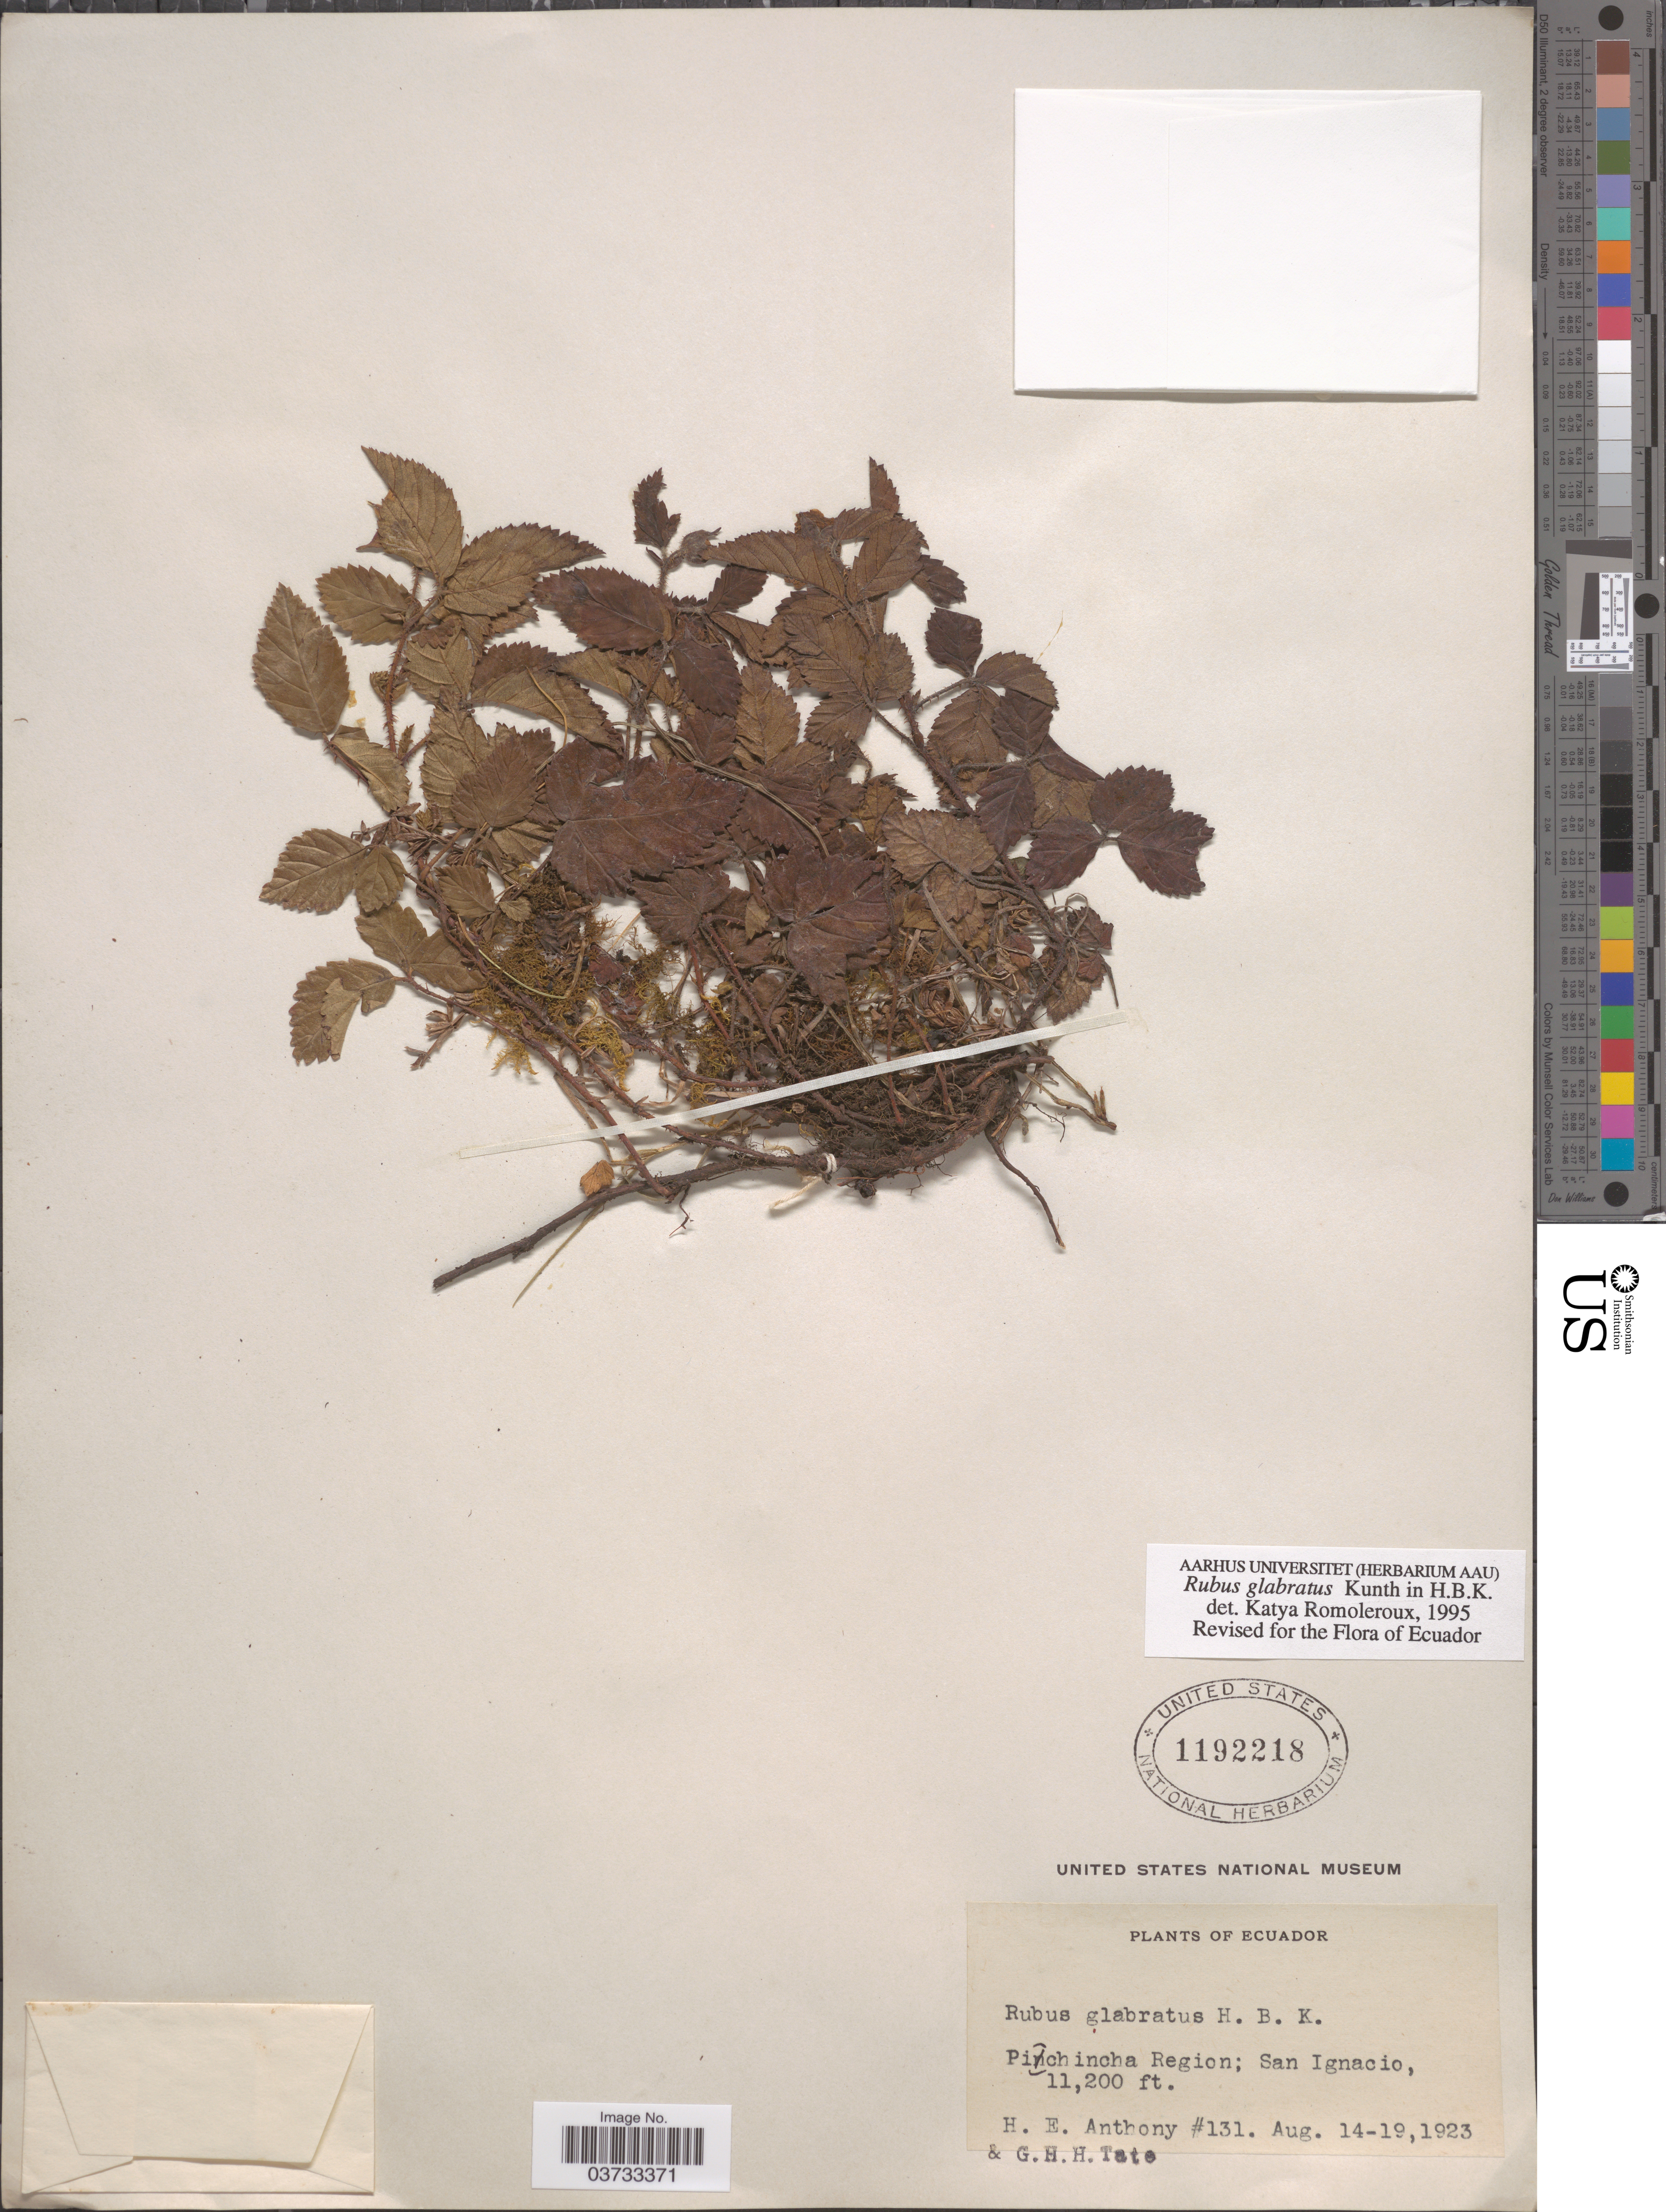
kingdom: Plantae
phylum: Tracheophyta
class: Magnoliopsida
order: Rosales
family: Rosaceae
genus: Rubus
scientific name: Rubus glabratus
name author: Kunth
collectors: H. E. Anthony & G. H. H.Tate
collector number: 131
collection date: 1923-08-14/1923-08-19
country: Ecuador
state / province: Pichincha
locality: Pichincha Region; San Ignacio.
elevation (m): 3414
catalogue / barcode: US 1192218